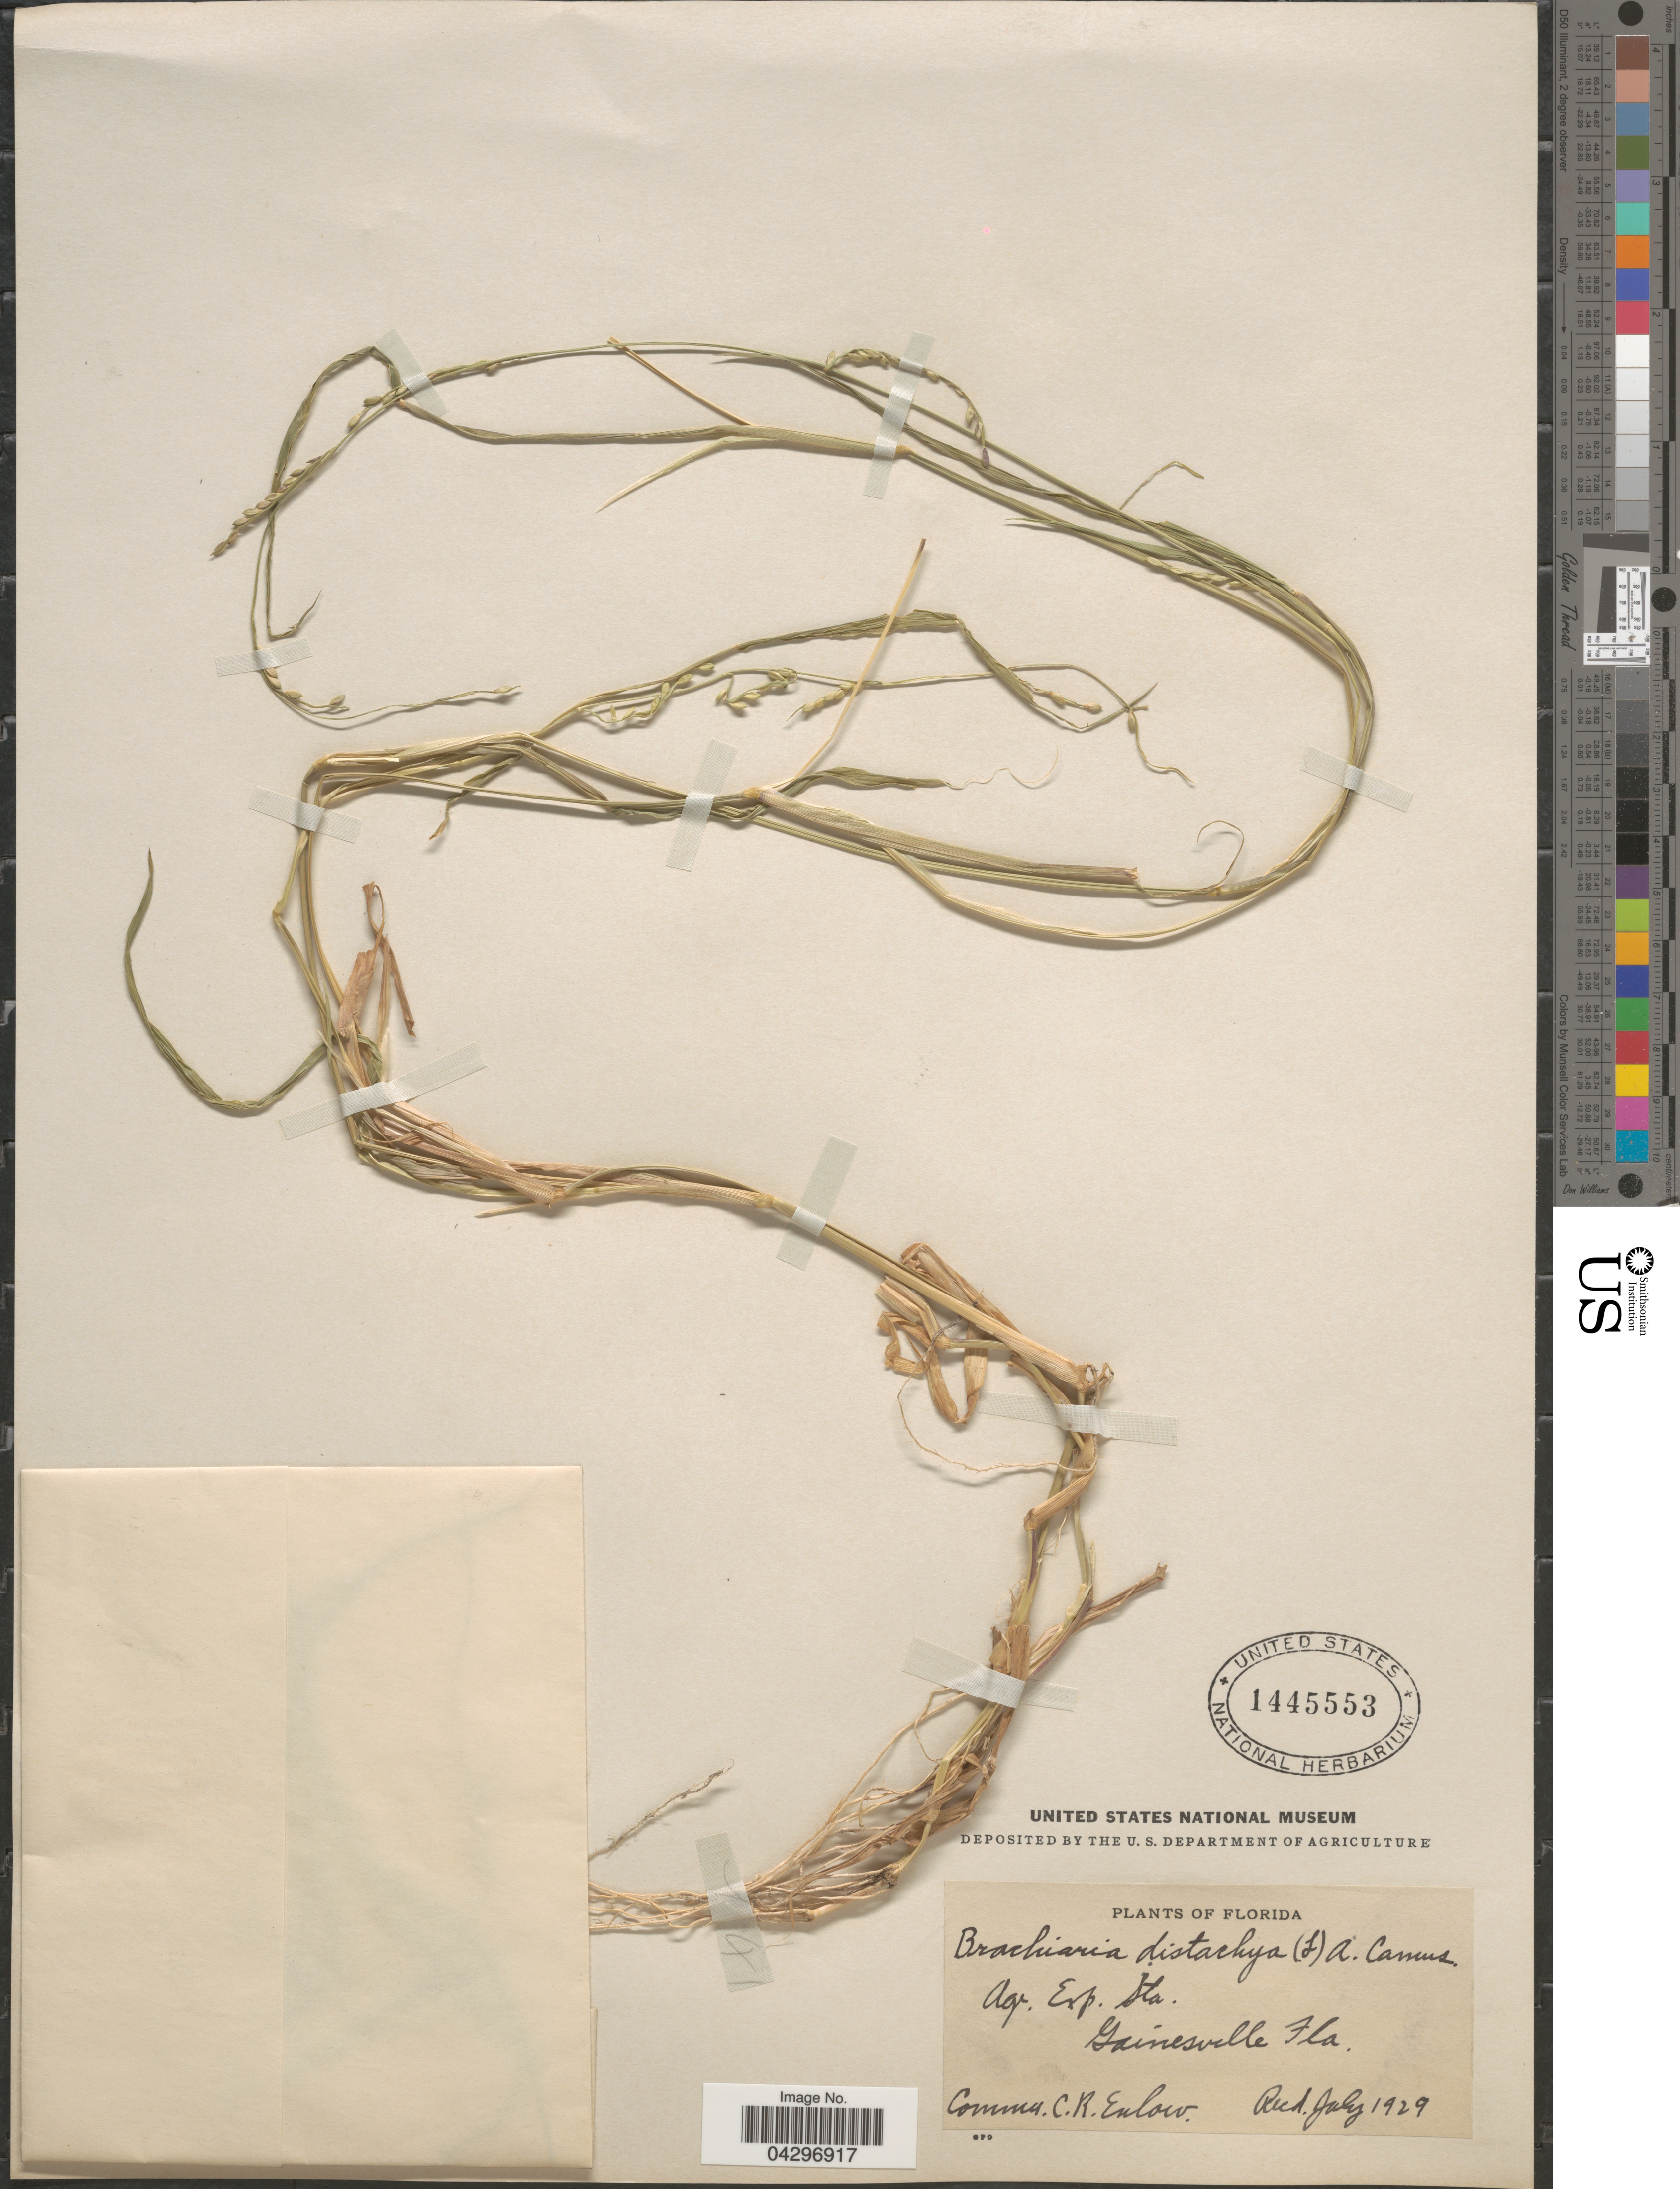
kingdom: Plantae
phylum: Tracheophyta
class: Liliopsida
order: Poales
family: Poaceae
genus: Urochloa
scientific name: Urochloa distachya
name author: (L.) T.Q. Nguyen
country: United States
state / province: Florida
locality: Agr. Exp. Sta. Gainesville.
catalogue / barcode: US 1445553